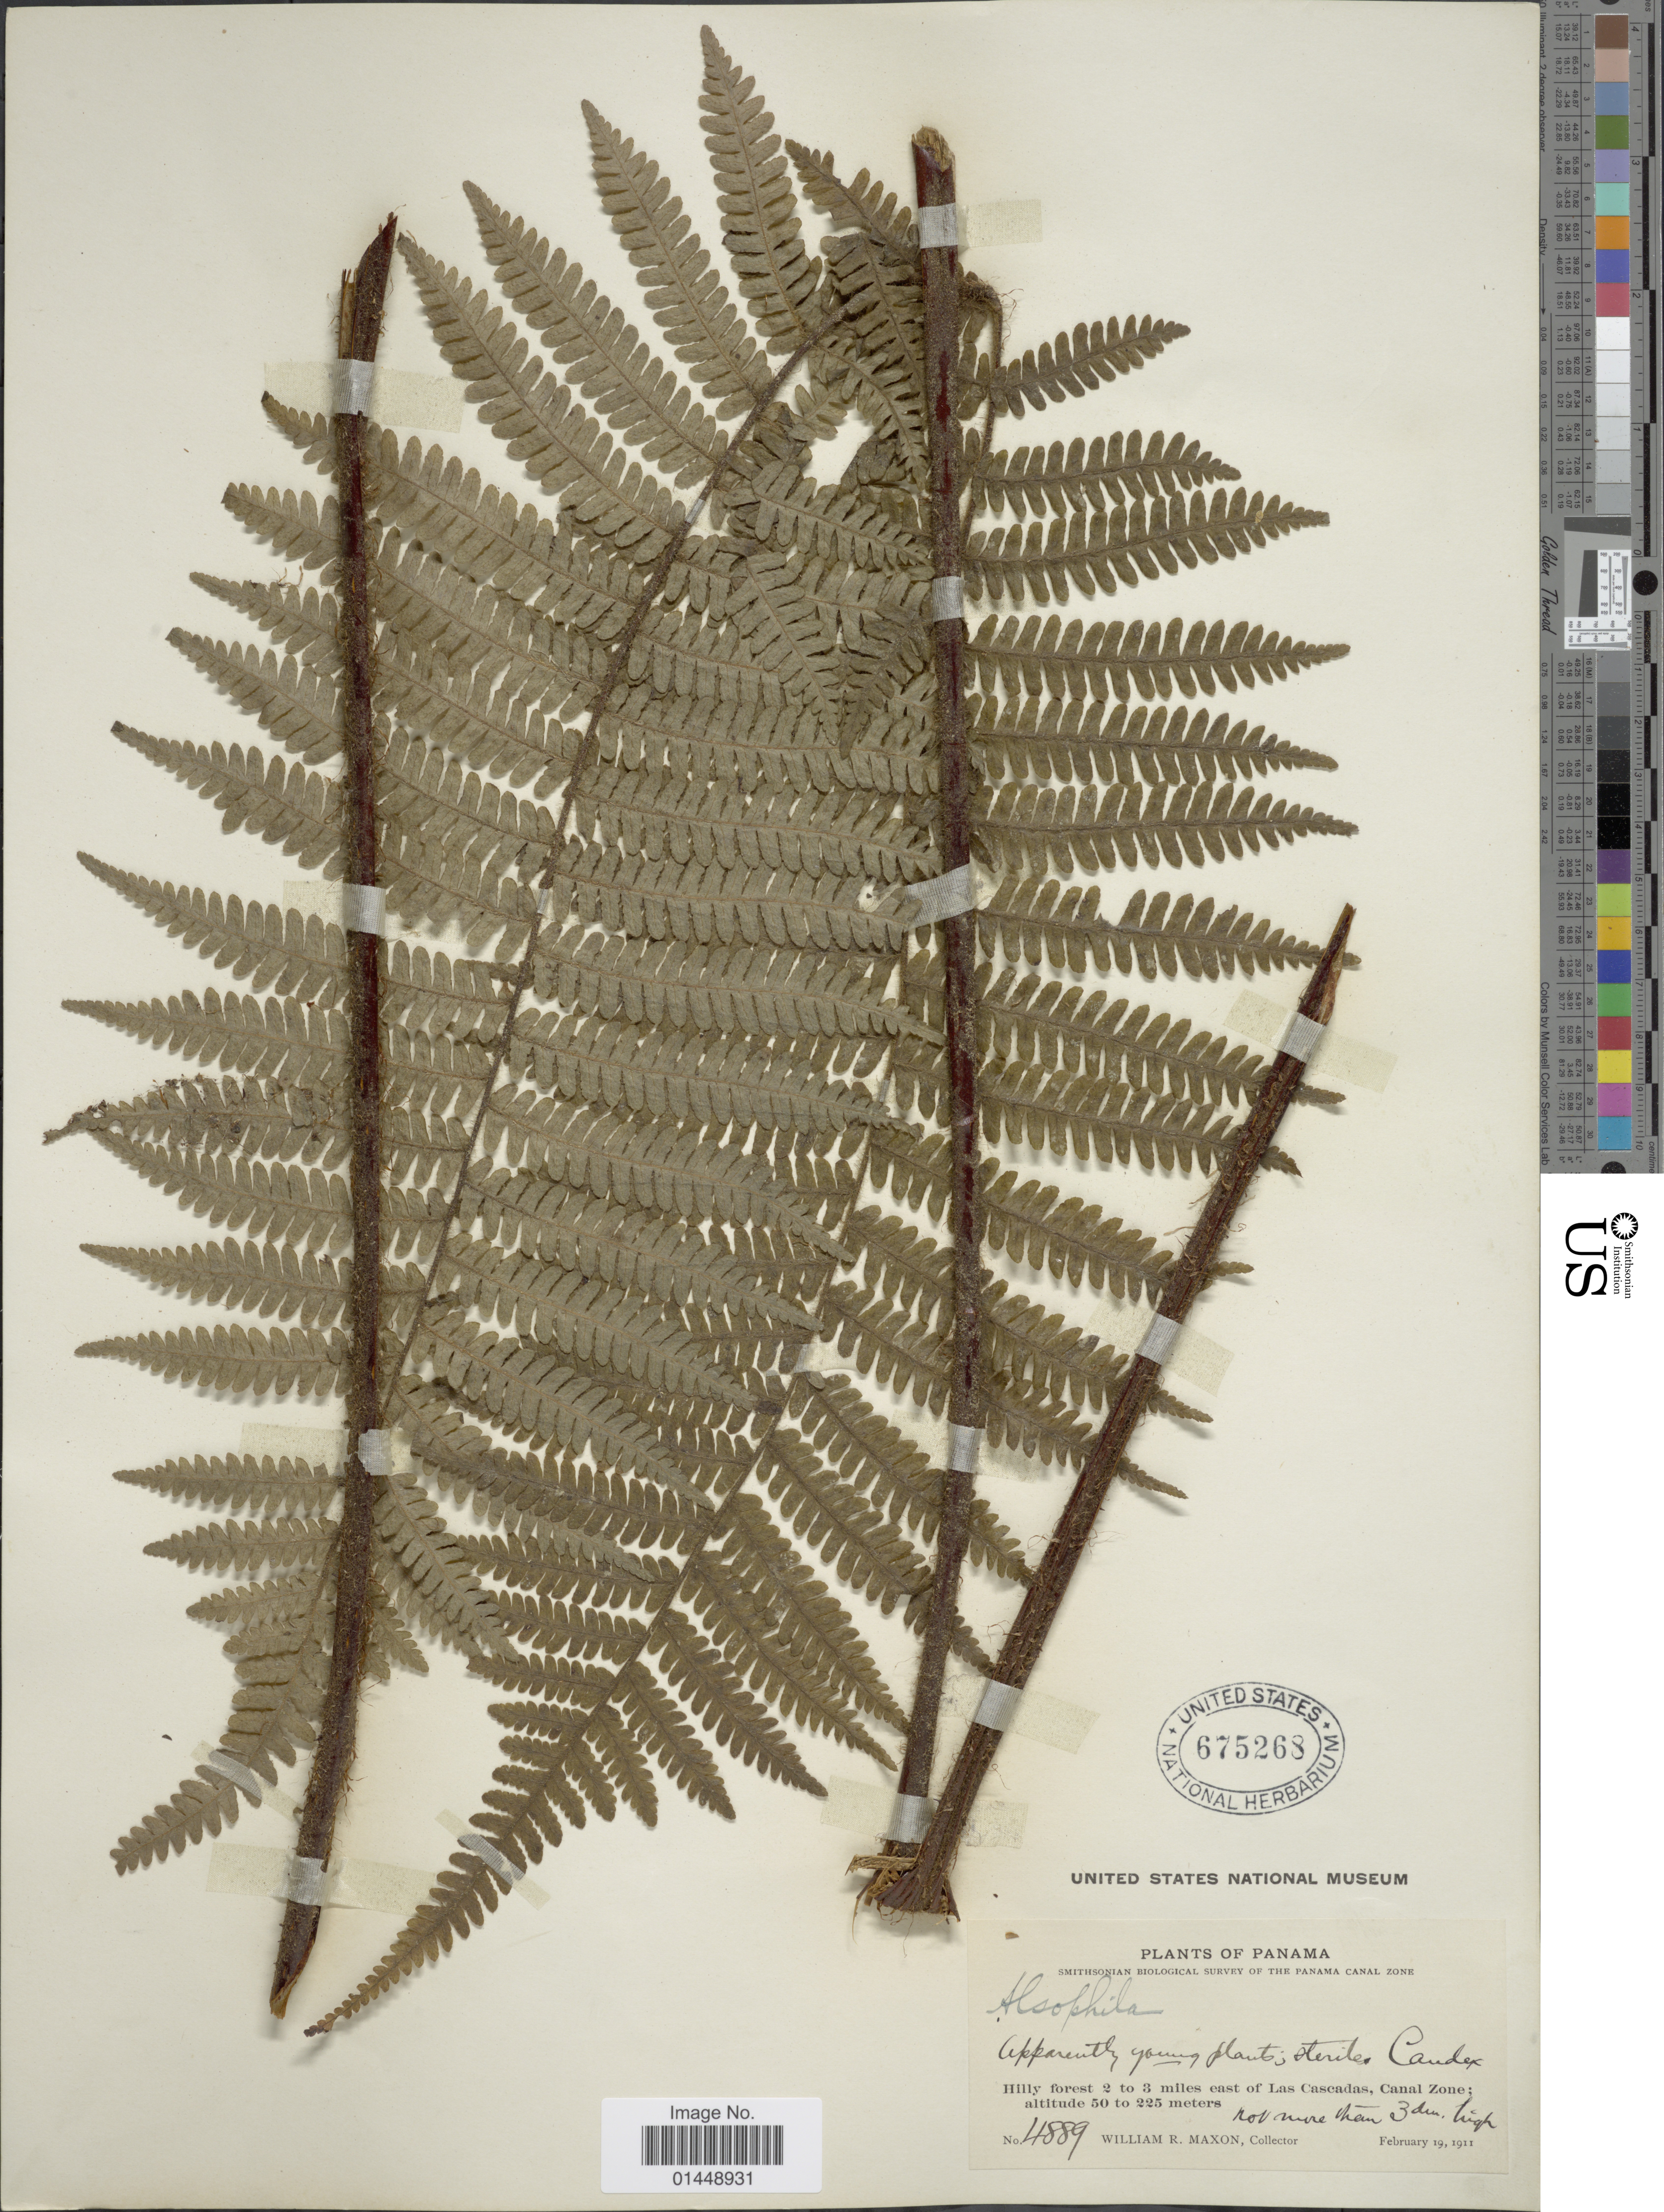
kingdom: Plantae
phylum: Tracheophyta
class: Polypodiopsida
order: Cyatheales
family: Cyatheaceae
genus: Cyathea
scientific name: Cyathea lockwoodiana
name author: (P.G. Windisch) Lellinger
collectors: W. R. Maxon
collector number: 4889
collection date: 1911-02-19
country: Panama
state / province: Colón / Panamá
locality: Hilly forest 2 to 3 miles east of Las Cascadas, Canal Zone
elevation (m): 50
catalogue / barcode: US 675268